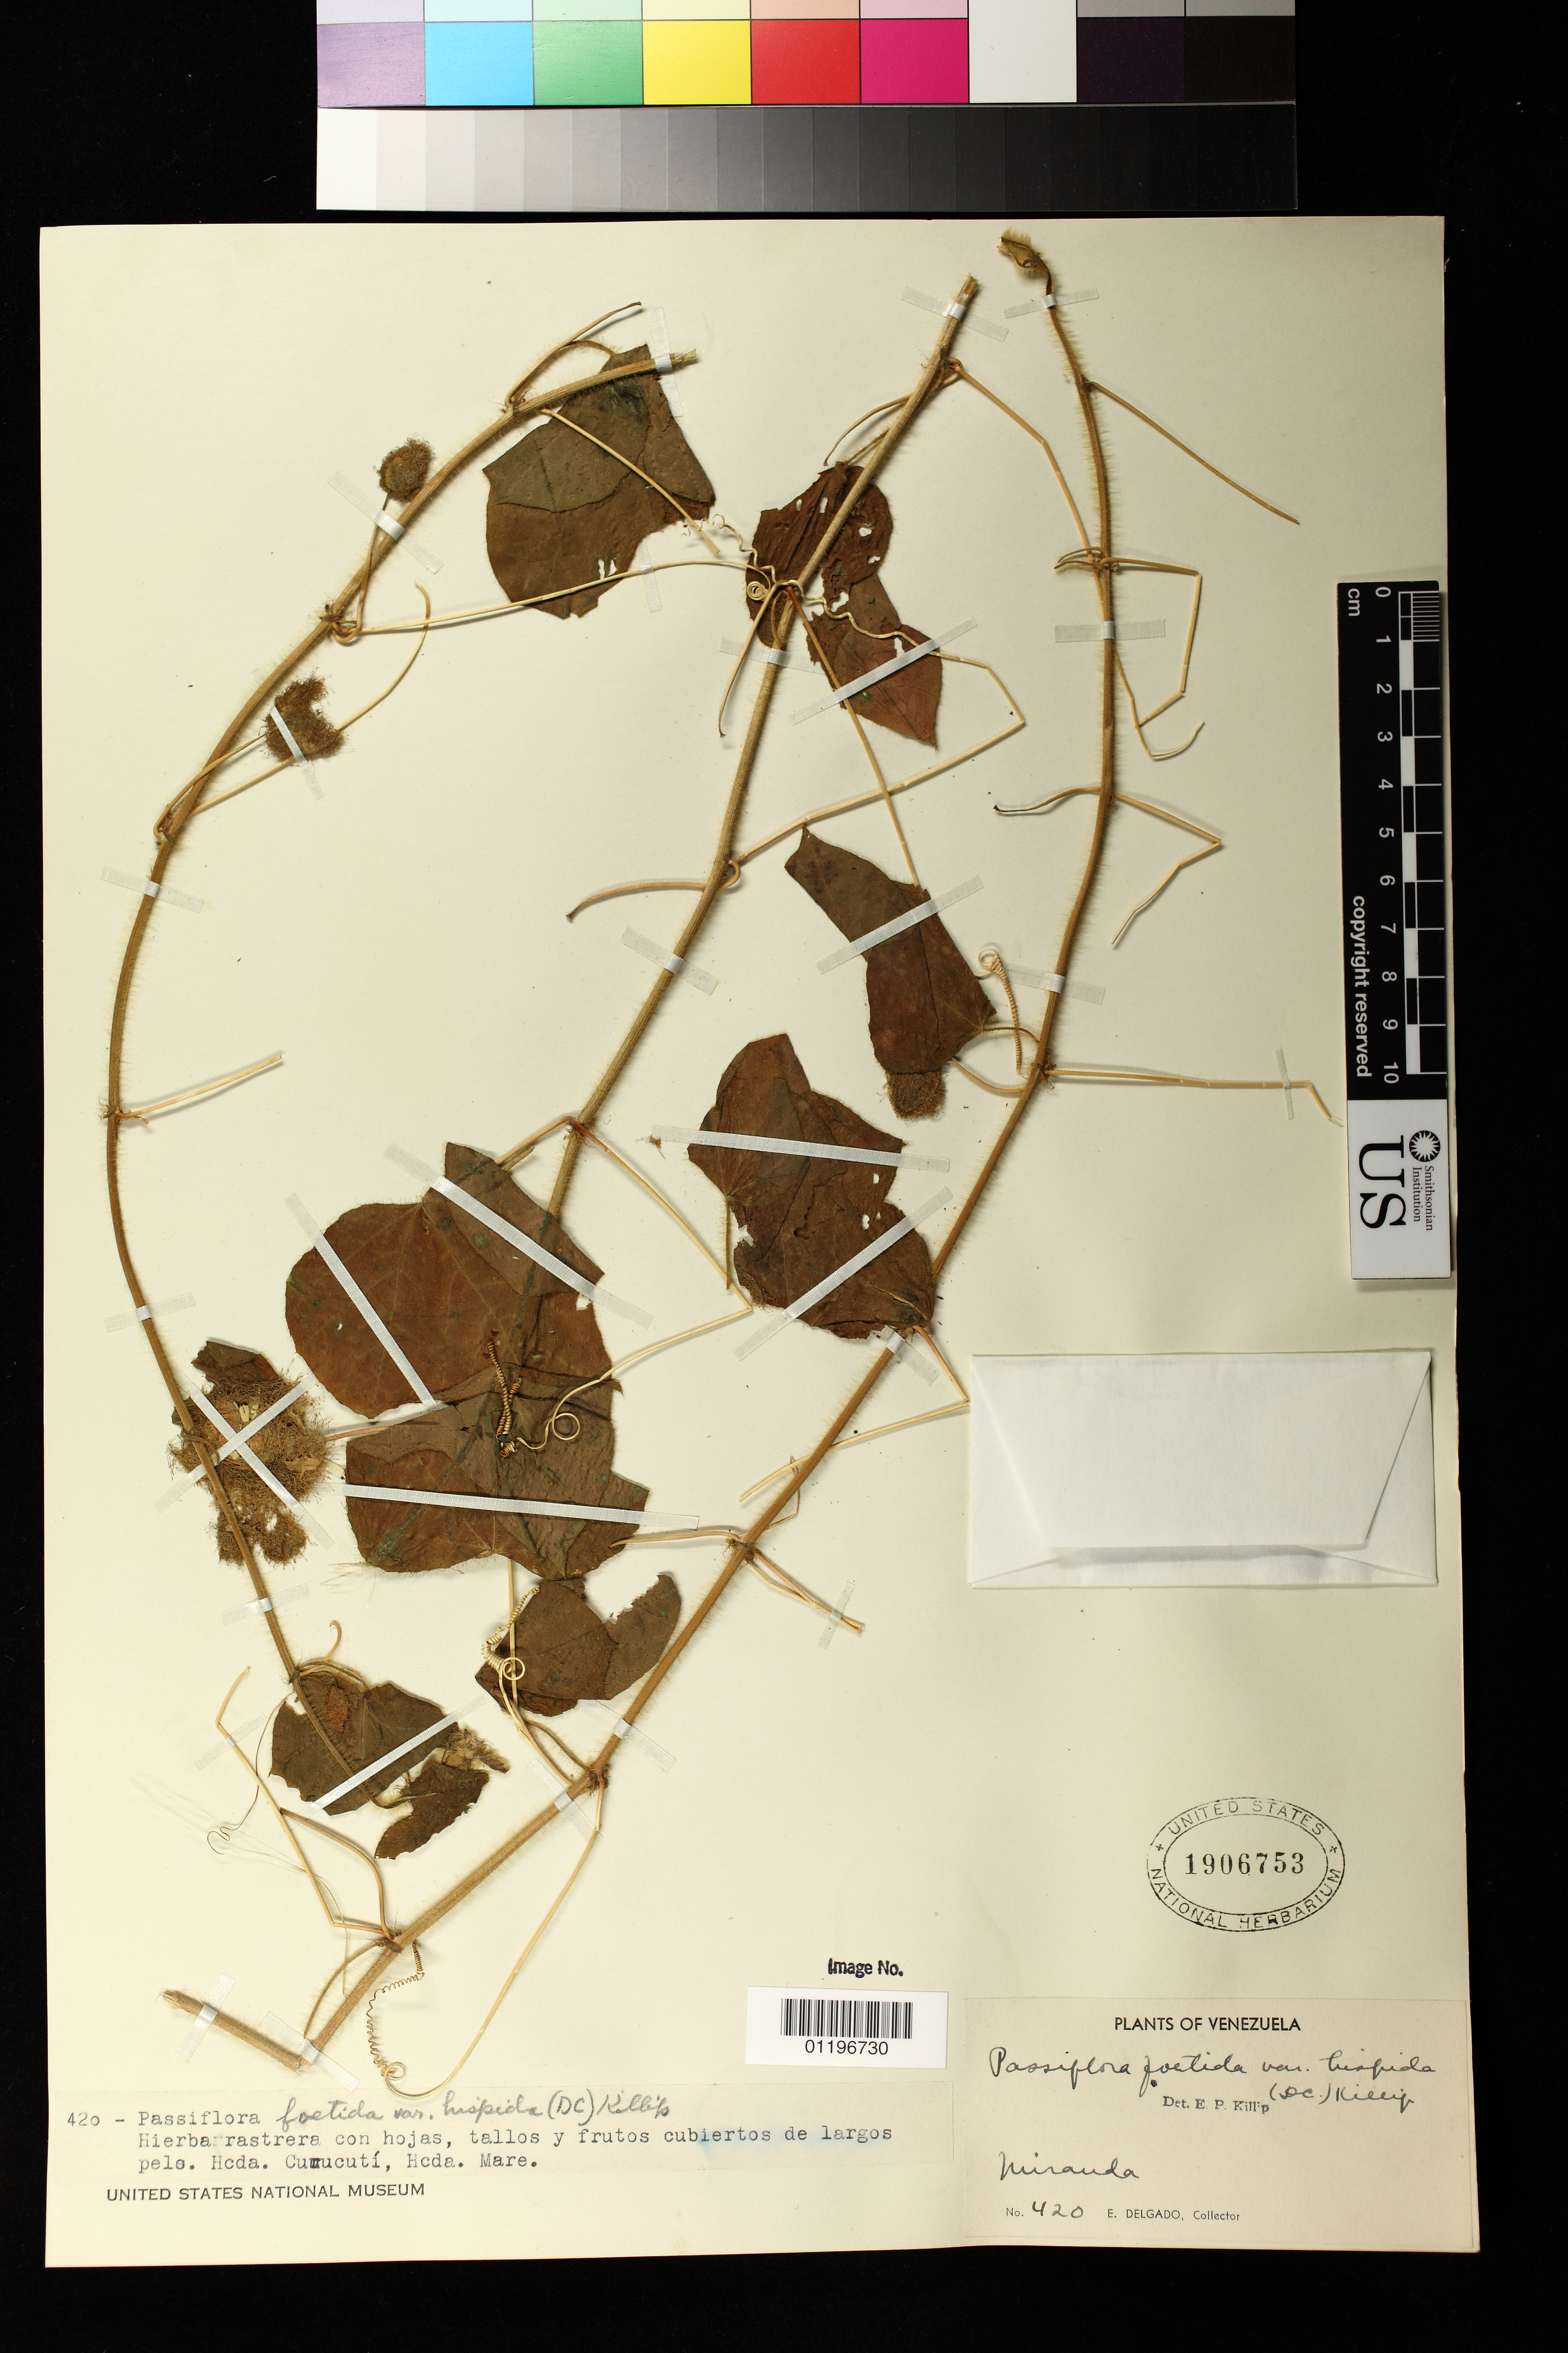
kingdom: Plantae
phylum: Tracheophyta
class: Magnoliopsida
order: Malpighiales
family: Passifloraceae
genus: Passiflora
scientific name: Passiflora foetida var. hispida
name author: (DC. ex Triana & Planch.) Killip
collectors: E. Delgado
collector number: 420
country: Venezuela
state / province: Miranda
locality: Miranda: Hacienda Curucuti, Hacienda Mare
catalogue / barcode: US 1906753